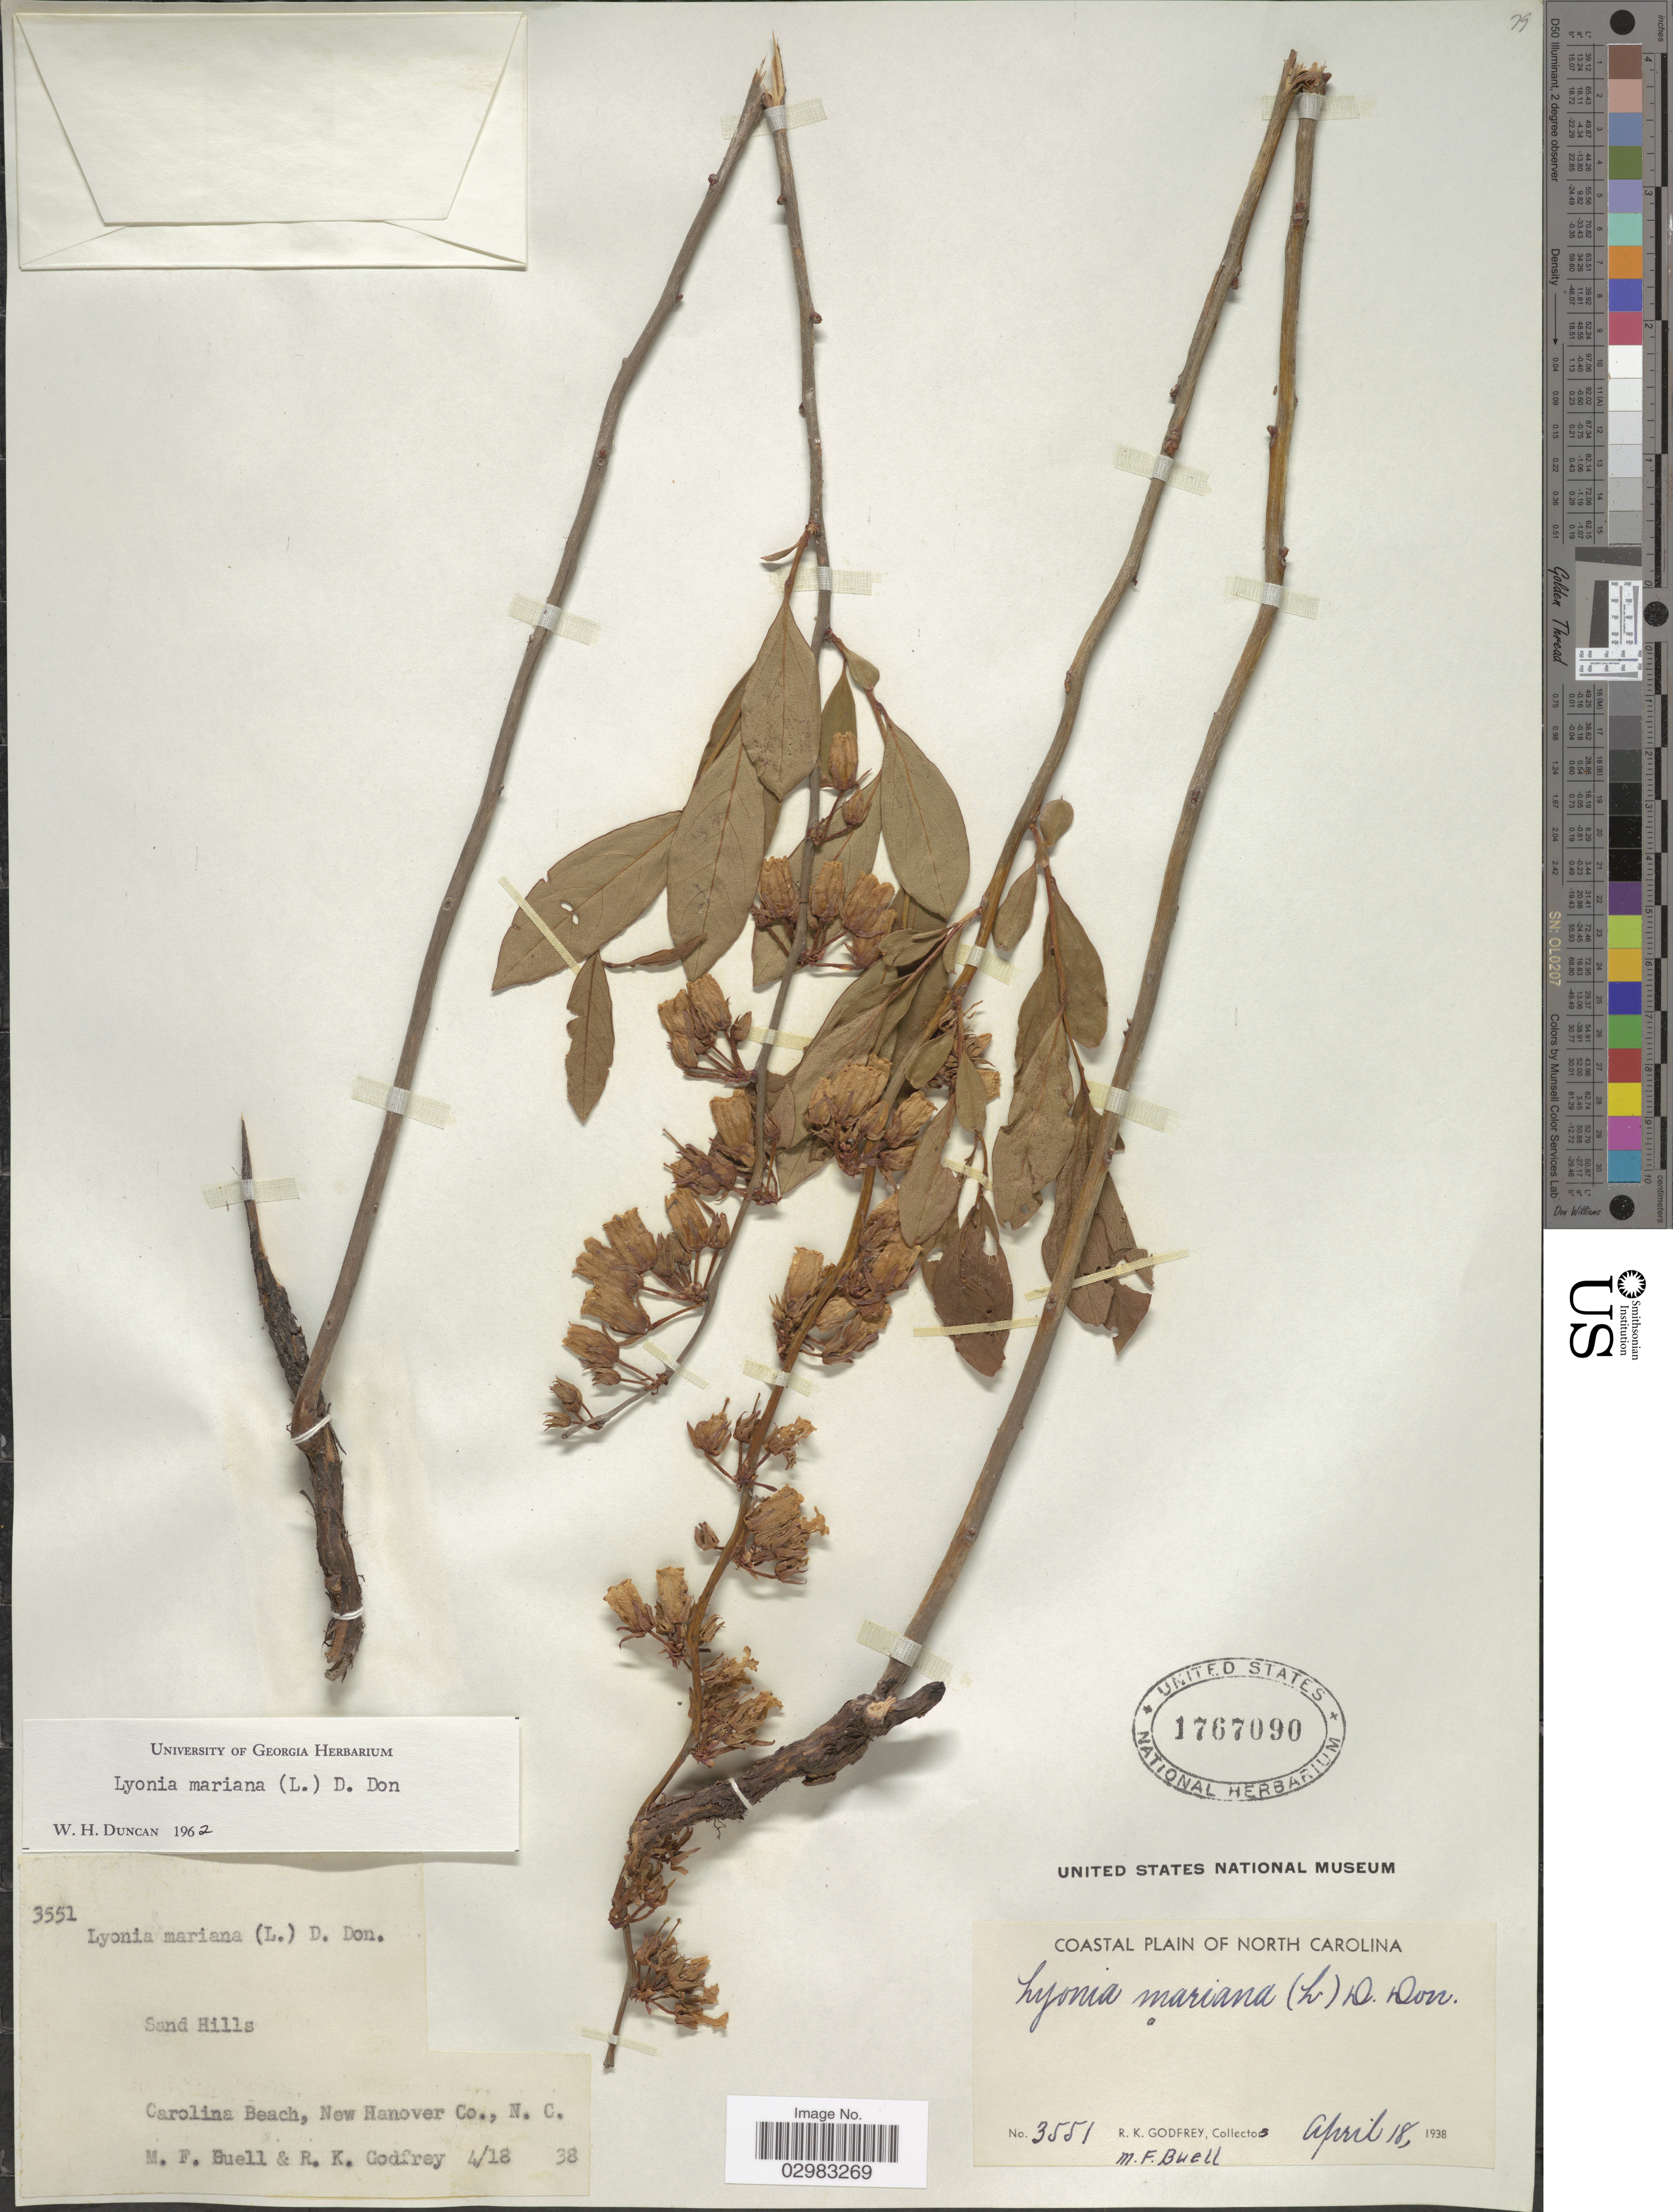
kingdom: Plantae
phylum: Tracheophyta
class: Magnoliopsida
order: Ericales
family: Ericaceae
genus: Lyonia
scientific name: Lyonia mariana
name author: (L.) D. Don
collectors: M. Buell & R. K. Godfrey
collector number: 3551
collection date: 1938-04-18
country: United States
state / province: North Carolina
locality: Sand Hills. Carolina Beach, New Hanover Co.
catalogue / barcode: US 1767090